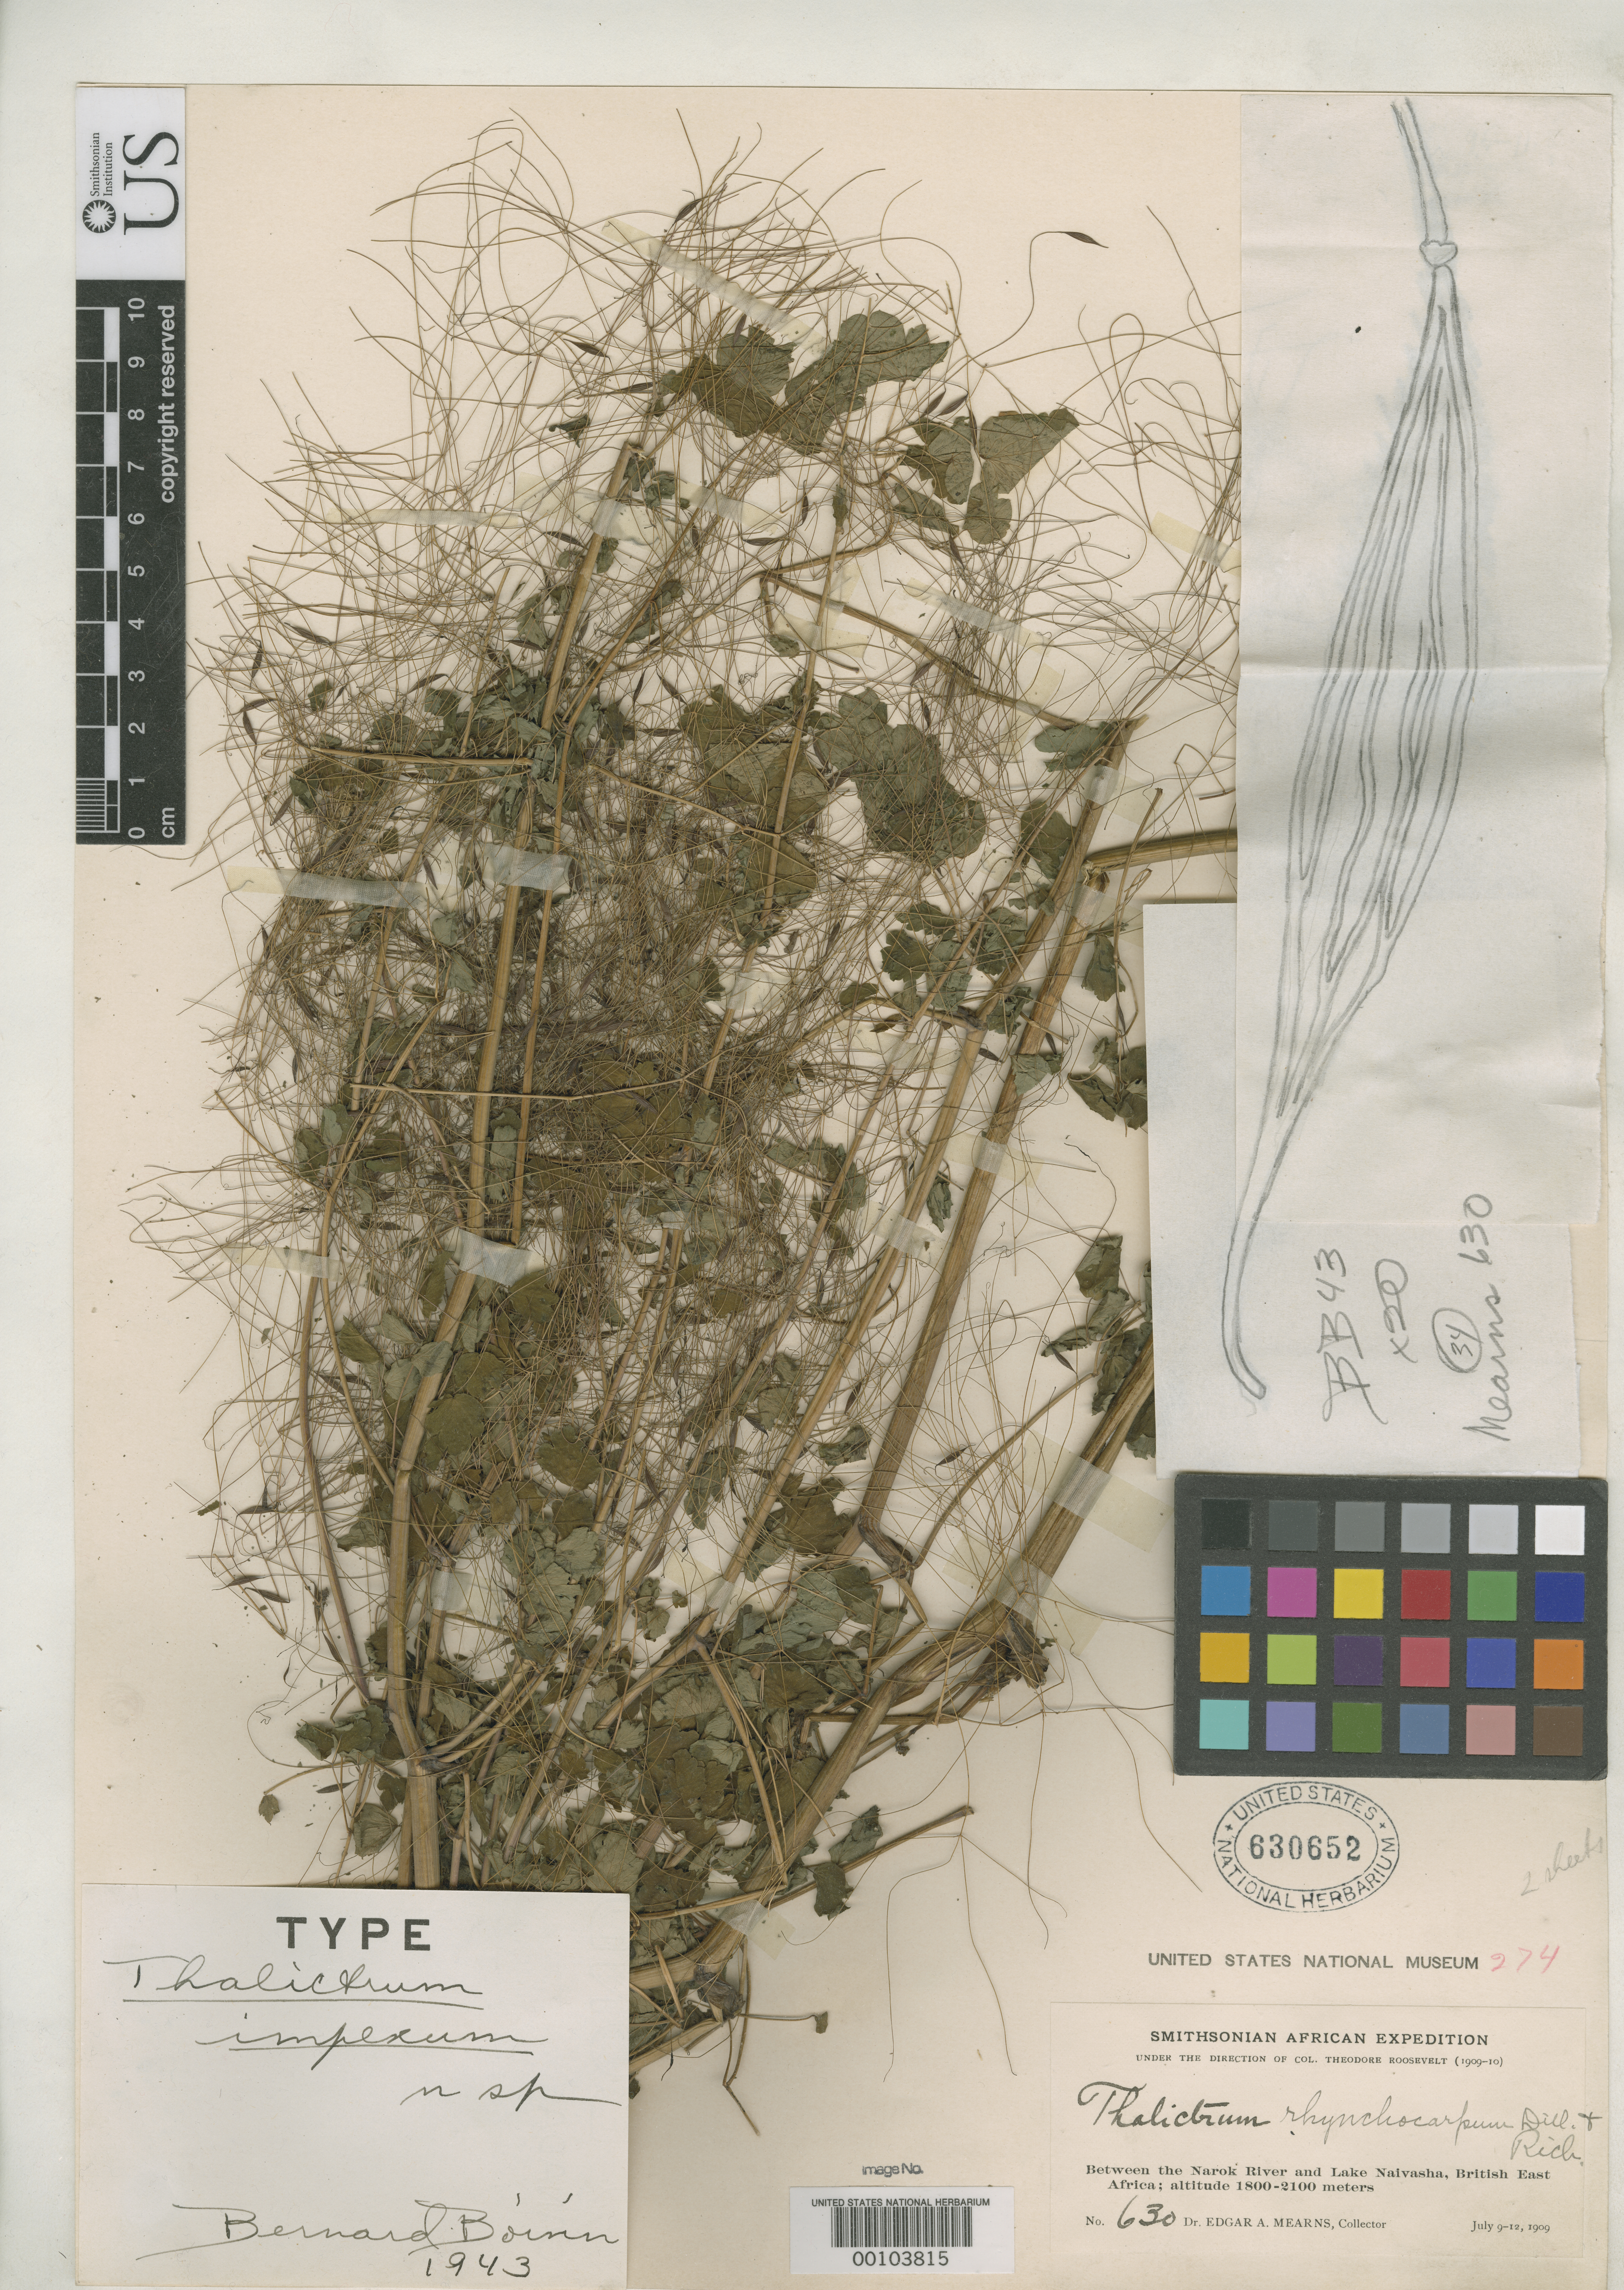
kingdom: Plantae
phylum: Tracheophyta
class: Magnoliopsida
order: Ranunculales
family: Ranunculaceae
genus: Thalictrum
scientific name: Thalictrum impexum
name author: B. Boivin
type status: Holotype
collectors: E. A. Mearns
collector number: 630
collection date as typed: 09 Jul 1909 to 12 Jul 1909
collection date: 1909-07-09/1909-07-12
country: Kenya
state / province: Nakuru / Narok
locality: Between the Narok River and Lake Naivasha.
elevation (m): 1800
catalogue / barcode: US 630652